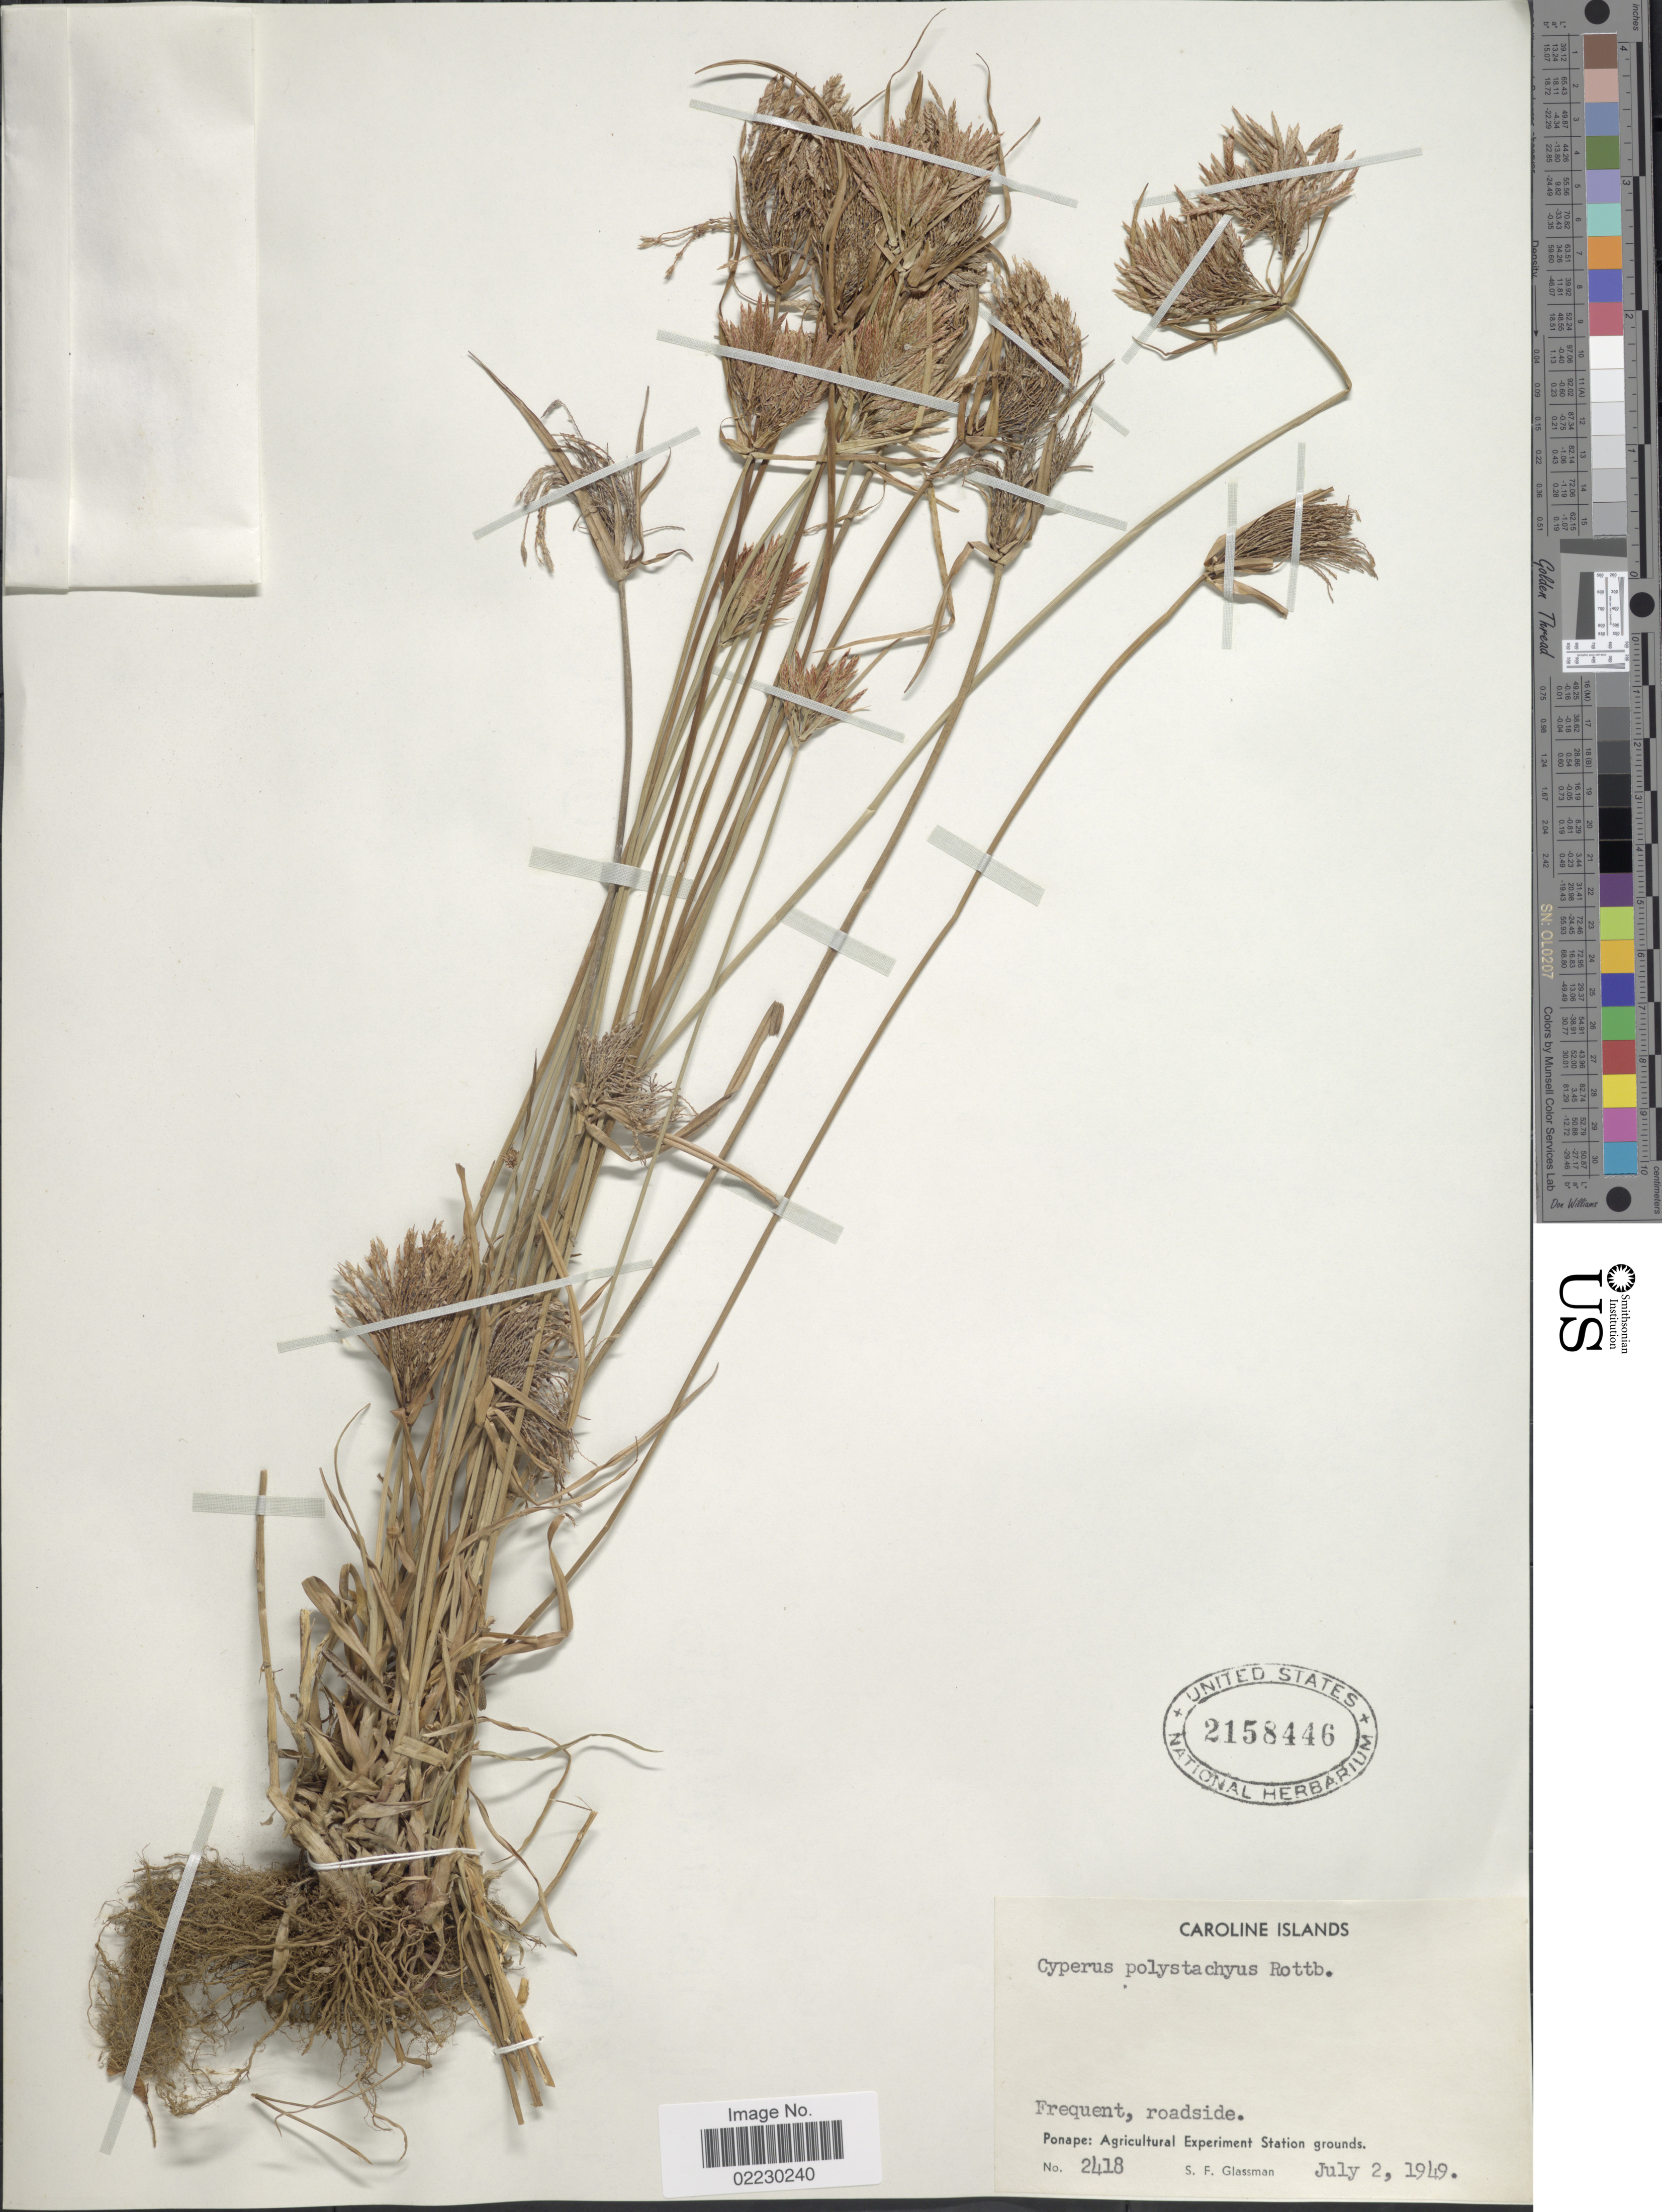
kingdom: Plantae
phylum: Tracheophyta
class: Liliopsida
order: Poales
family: Cyperaceae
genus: Cyperus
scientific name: Cyperus polystachyos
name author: Rottb.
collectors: S. F. Glassman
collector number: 2418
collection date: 1949-07-02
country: Micronesia, Federated States of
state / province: Pohnpei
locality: Roadside, Ponape, Agricultural Experiment Station grounds, Caroline Islands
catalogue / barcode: US 2158446